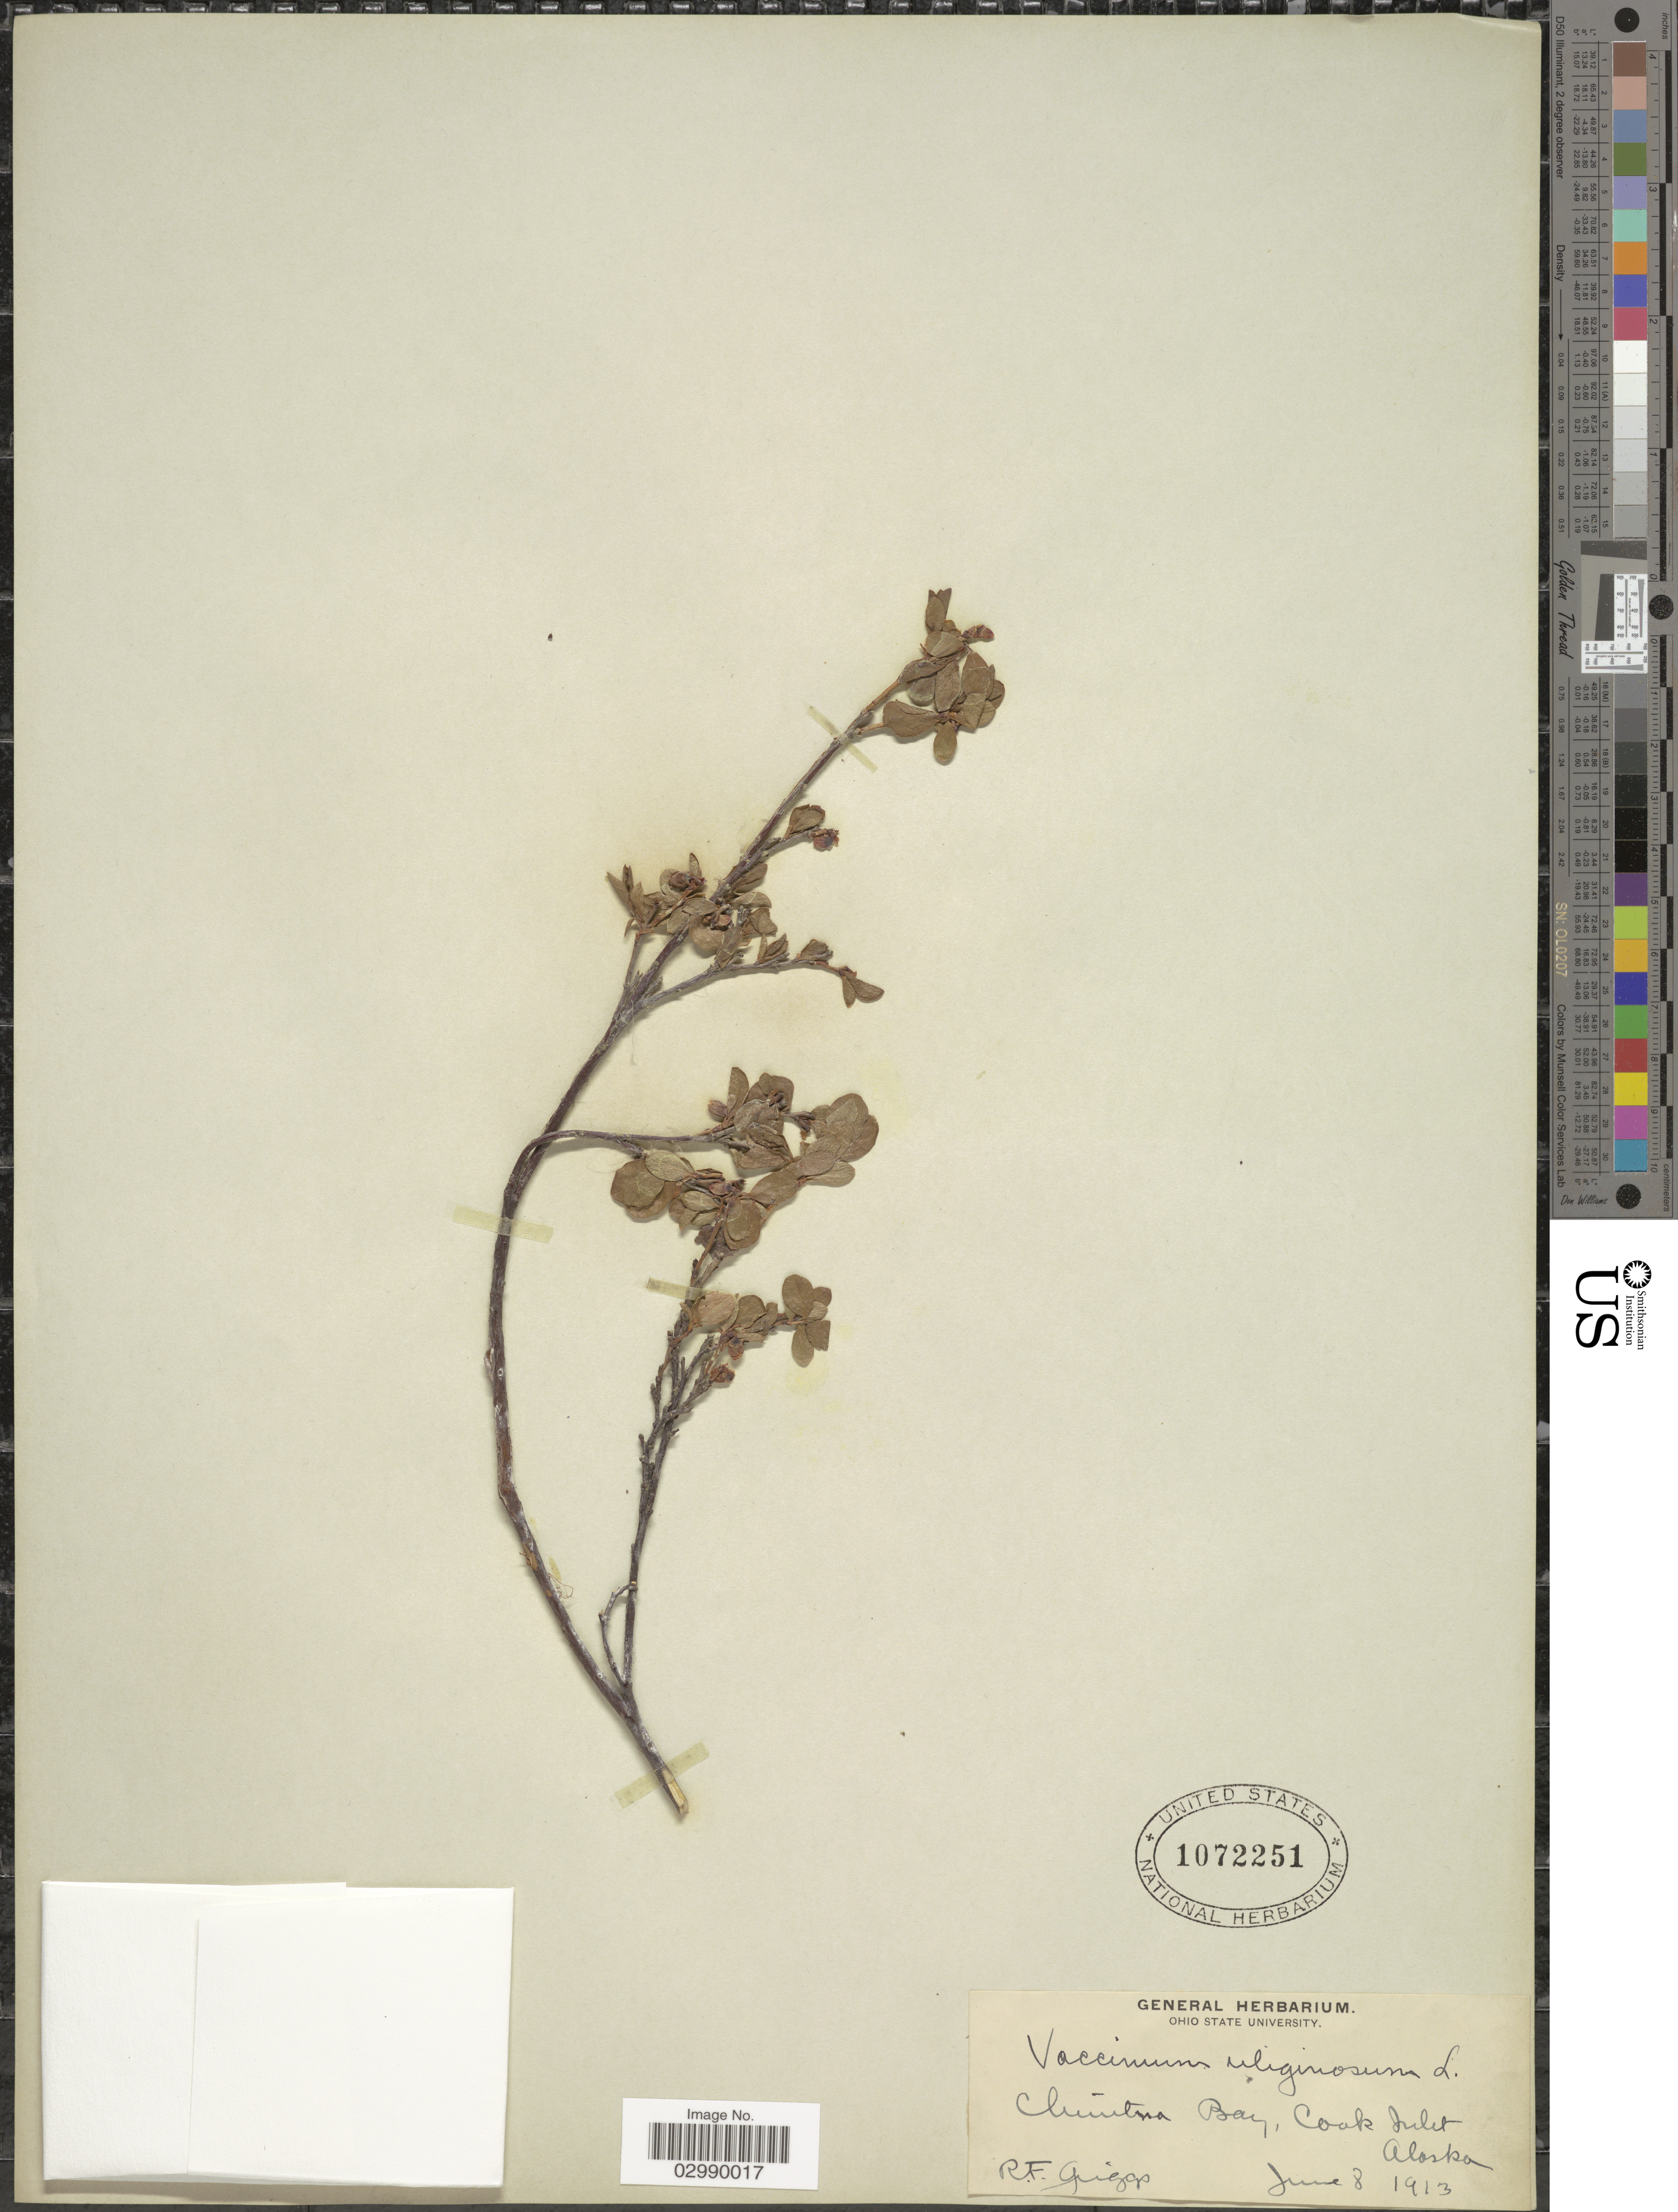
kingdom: Plantae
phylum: Tracheophyta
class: Magnoliopsida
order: Ericales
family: Ericaceae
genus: Vaccinium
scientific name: Vaccinium uliginosum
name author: L.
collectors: R. F. Griggs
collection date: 1913-06-08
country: United States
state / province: Alaska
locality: Chinitna Bay, Coak Julet.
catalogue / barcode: US 1072251